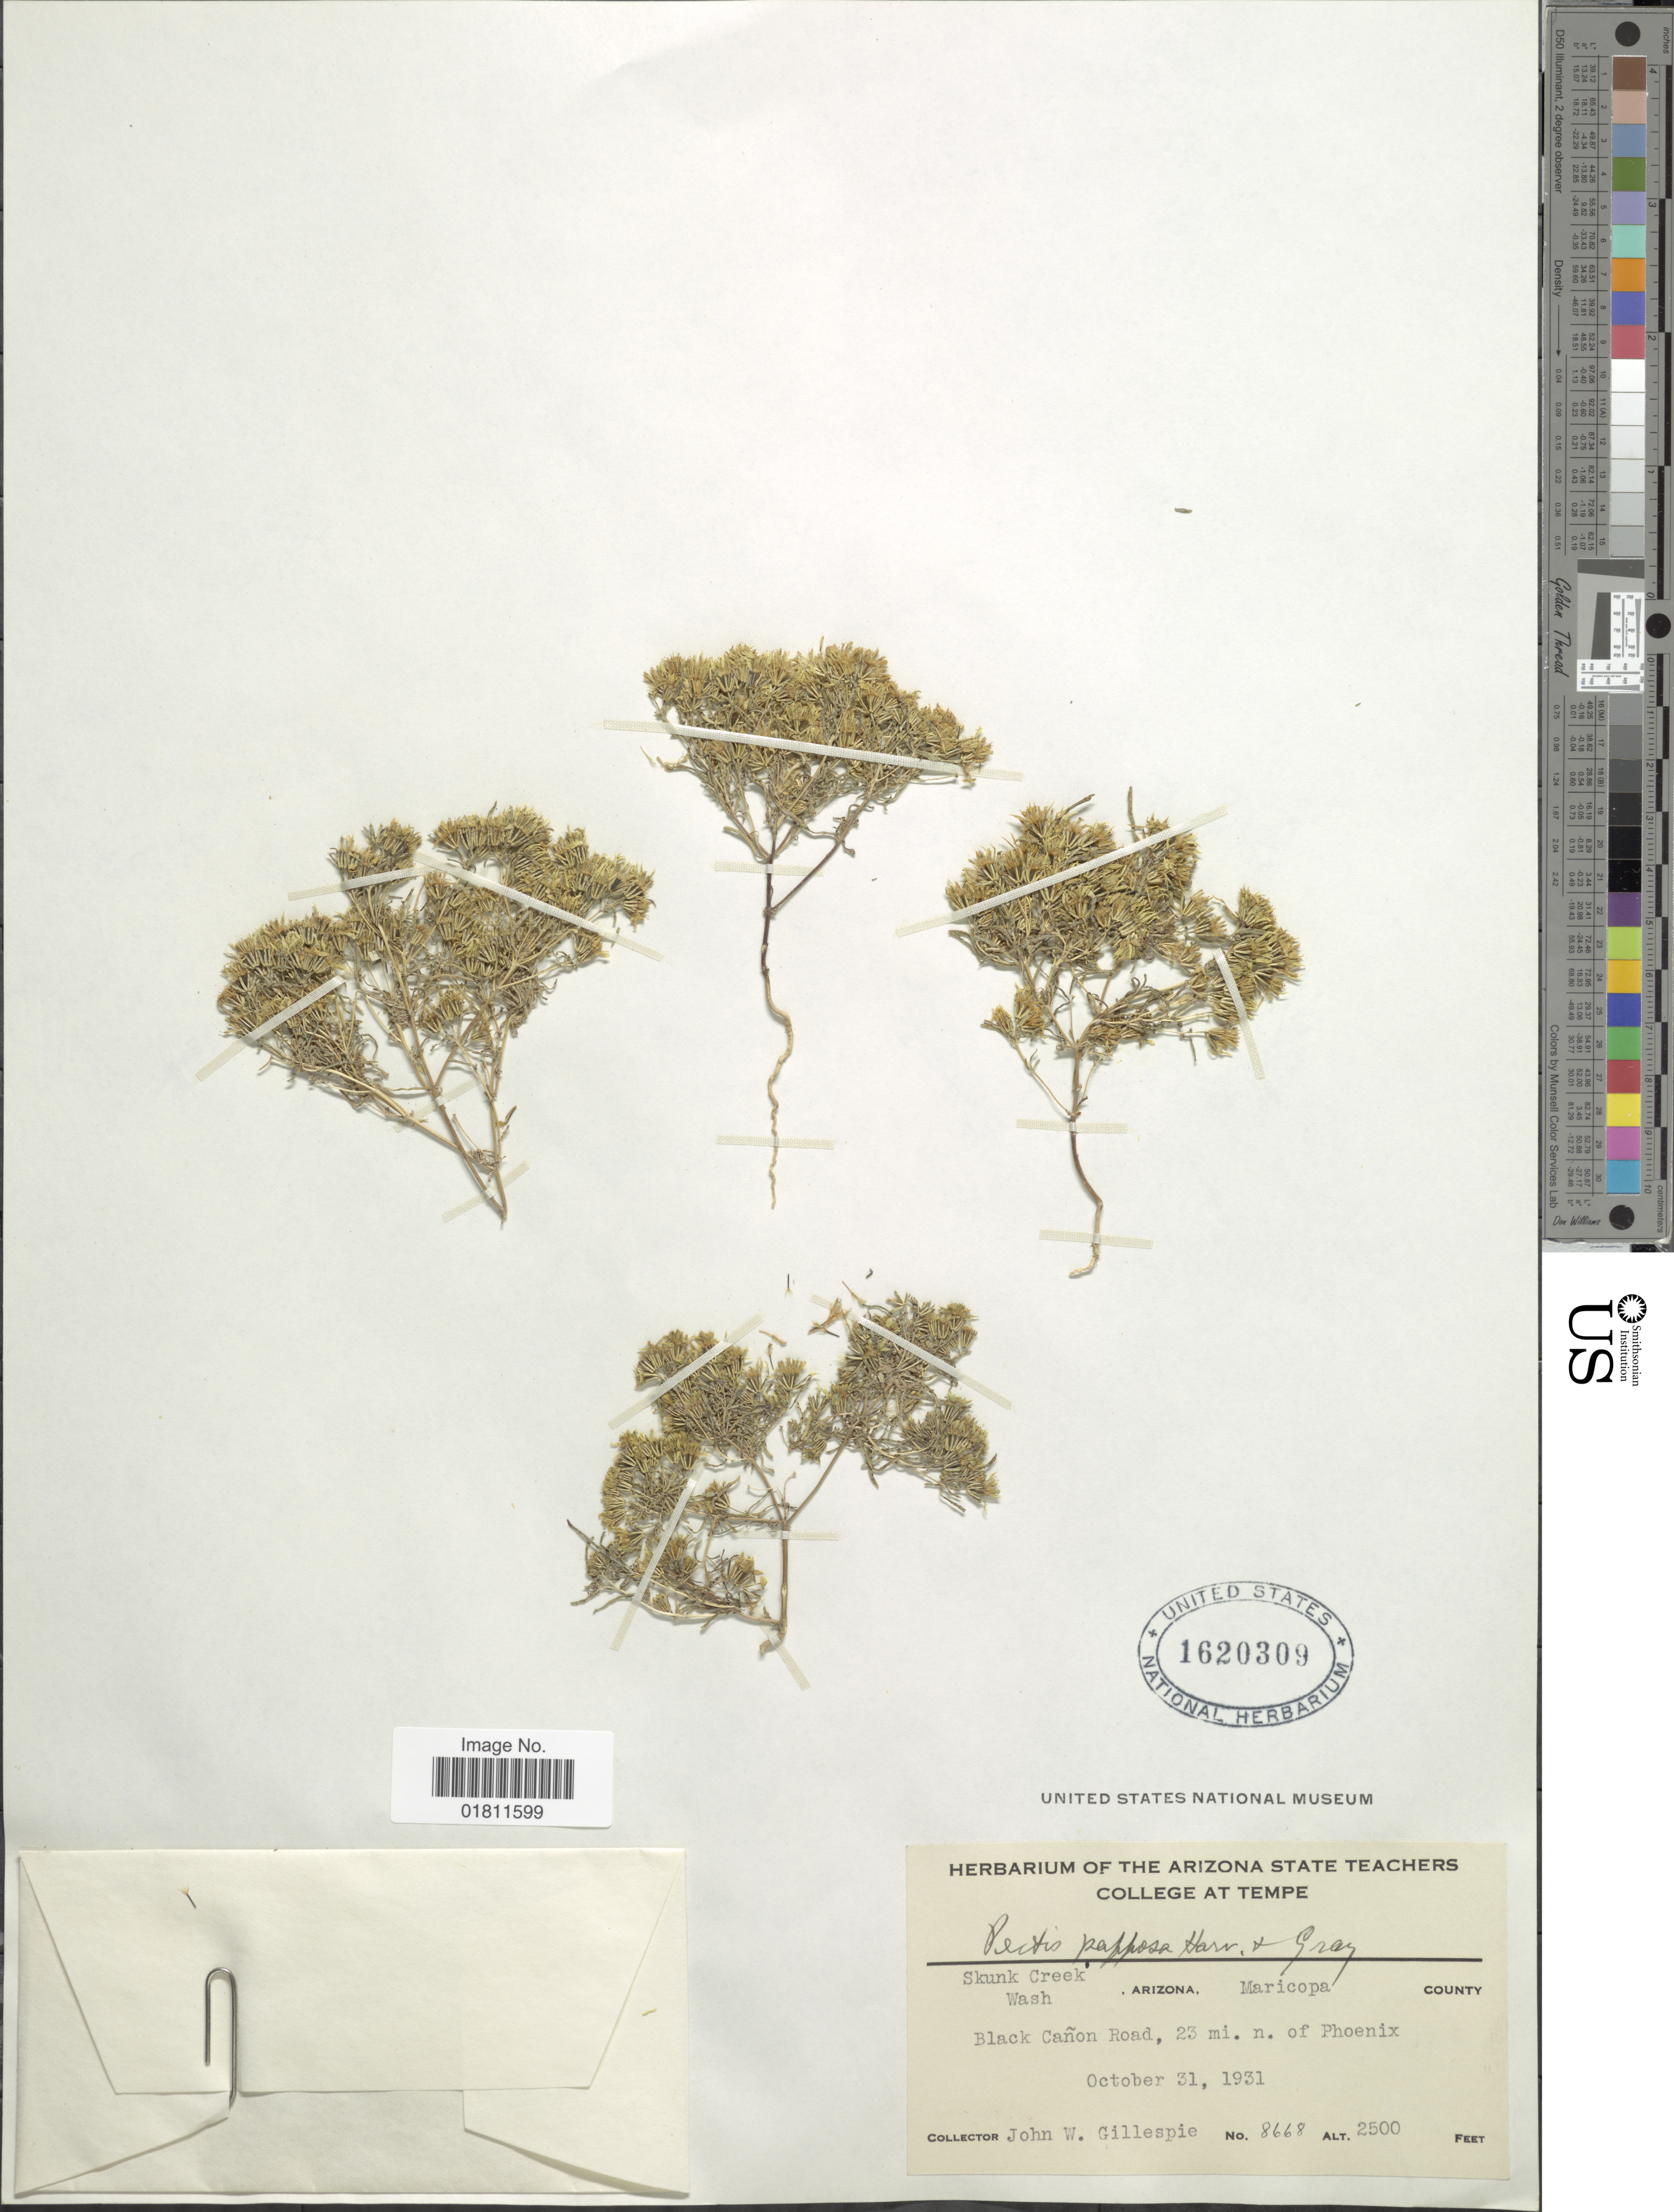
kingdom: Plantae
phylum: Tracheophyta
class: Magnoliopsida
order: Asterales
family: Asteraceae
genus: Pectis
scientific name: Pectis papposa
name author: Harv. & A. Gray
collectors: J. W. Gillespie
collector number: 8668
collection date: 1931-10-31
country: United States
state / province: Arizona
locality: Skunk Creek Wash, Arizona, Maricopa County. Black Canon Road, 23 mi. n, of Phoenix.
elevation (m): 762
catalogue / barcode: US 1620309